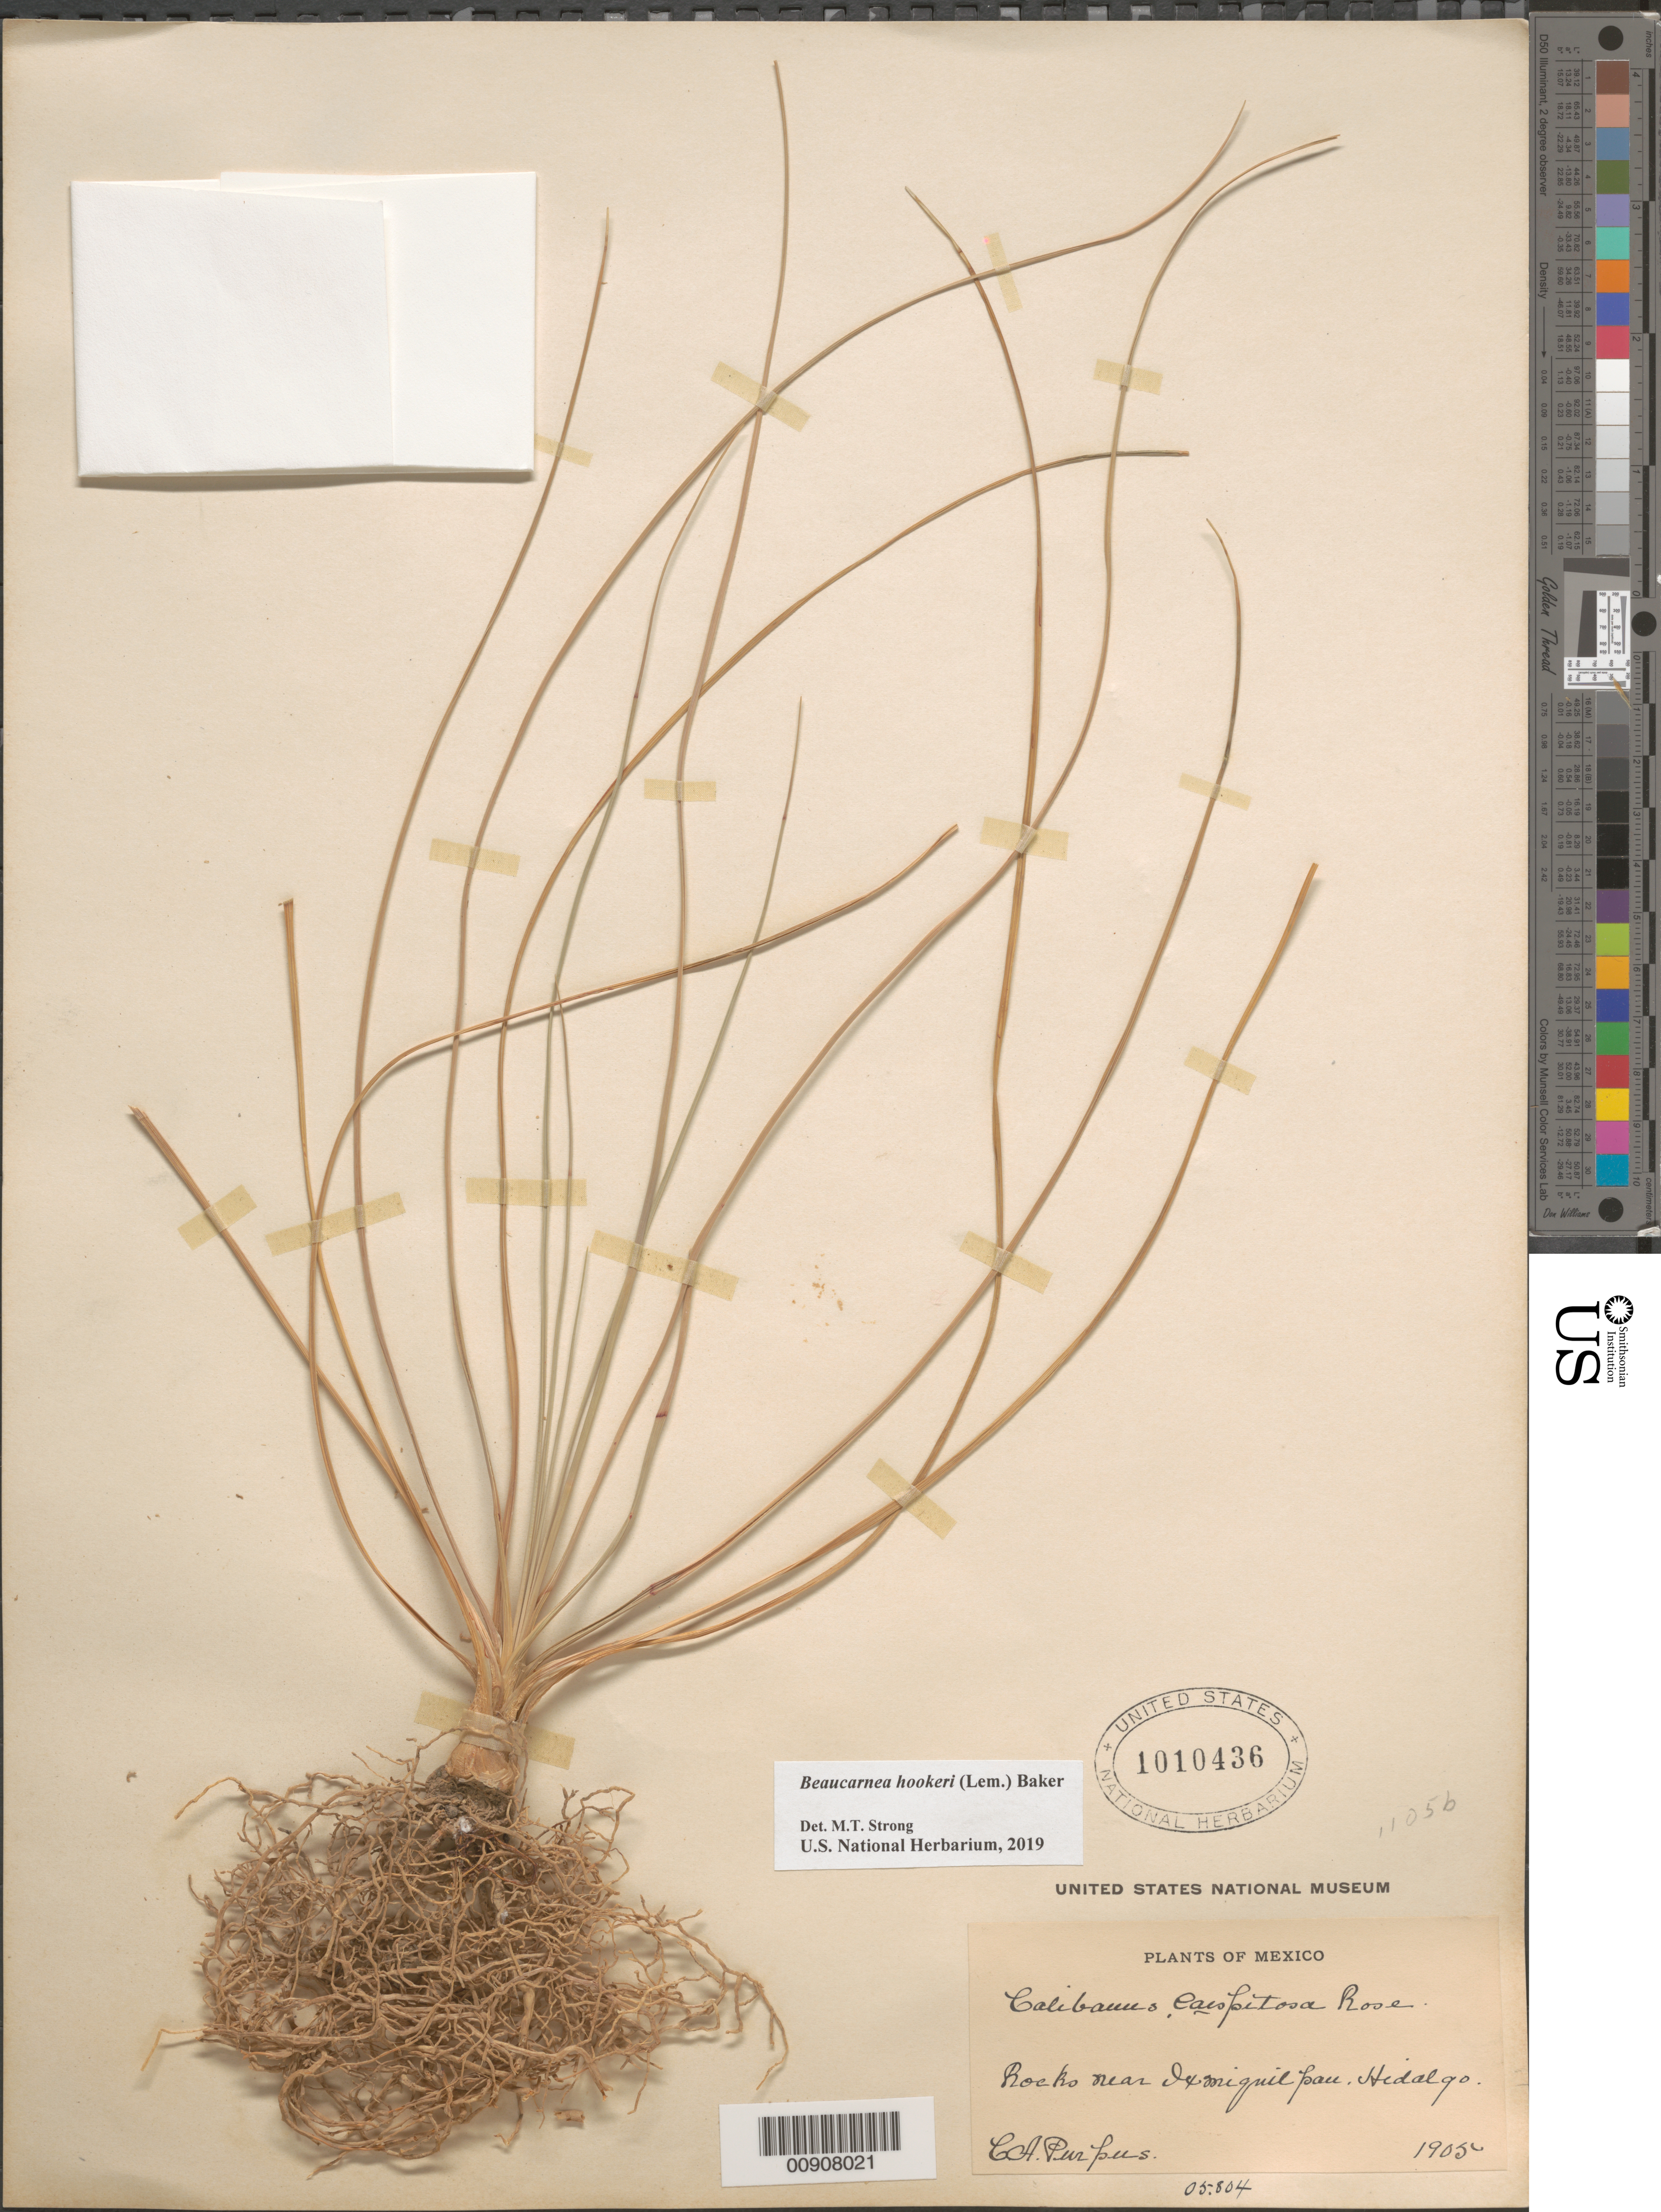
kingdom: Plantae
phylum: Tracheophyta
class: Liliopsida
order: Asparagales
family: Asparagaceae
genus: Beaucarnea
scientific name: Beaucarnea hookeri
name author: (Lem.) Baker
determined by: Strong, Mark T., (BOT), Smithsonian Institution - National Museum of Natural History (UNITED STATES)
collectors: C. A. Purpus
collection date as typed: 1905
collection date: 1905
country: Mexico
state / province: Hidalgo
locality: Near Ixmiquilpan, Hidalgo.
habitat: Rocks.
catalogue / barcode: US 1010436